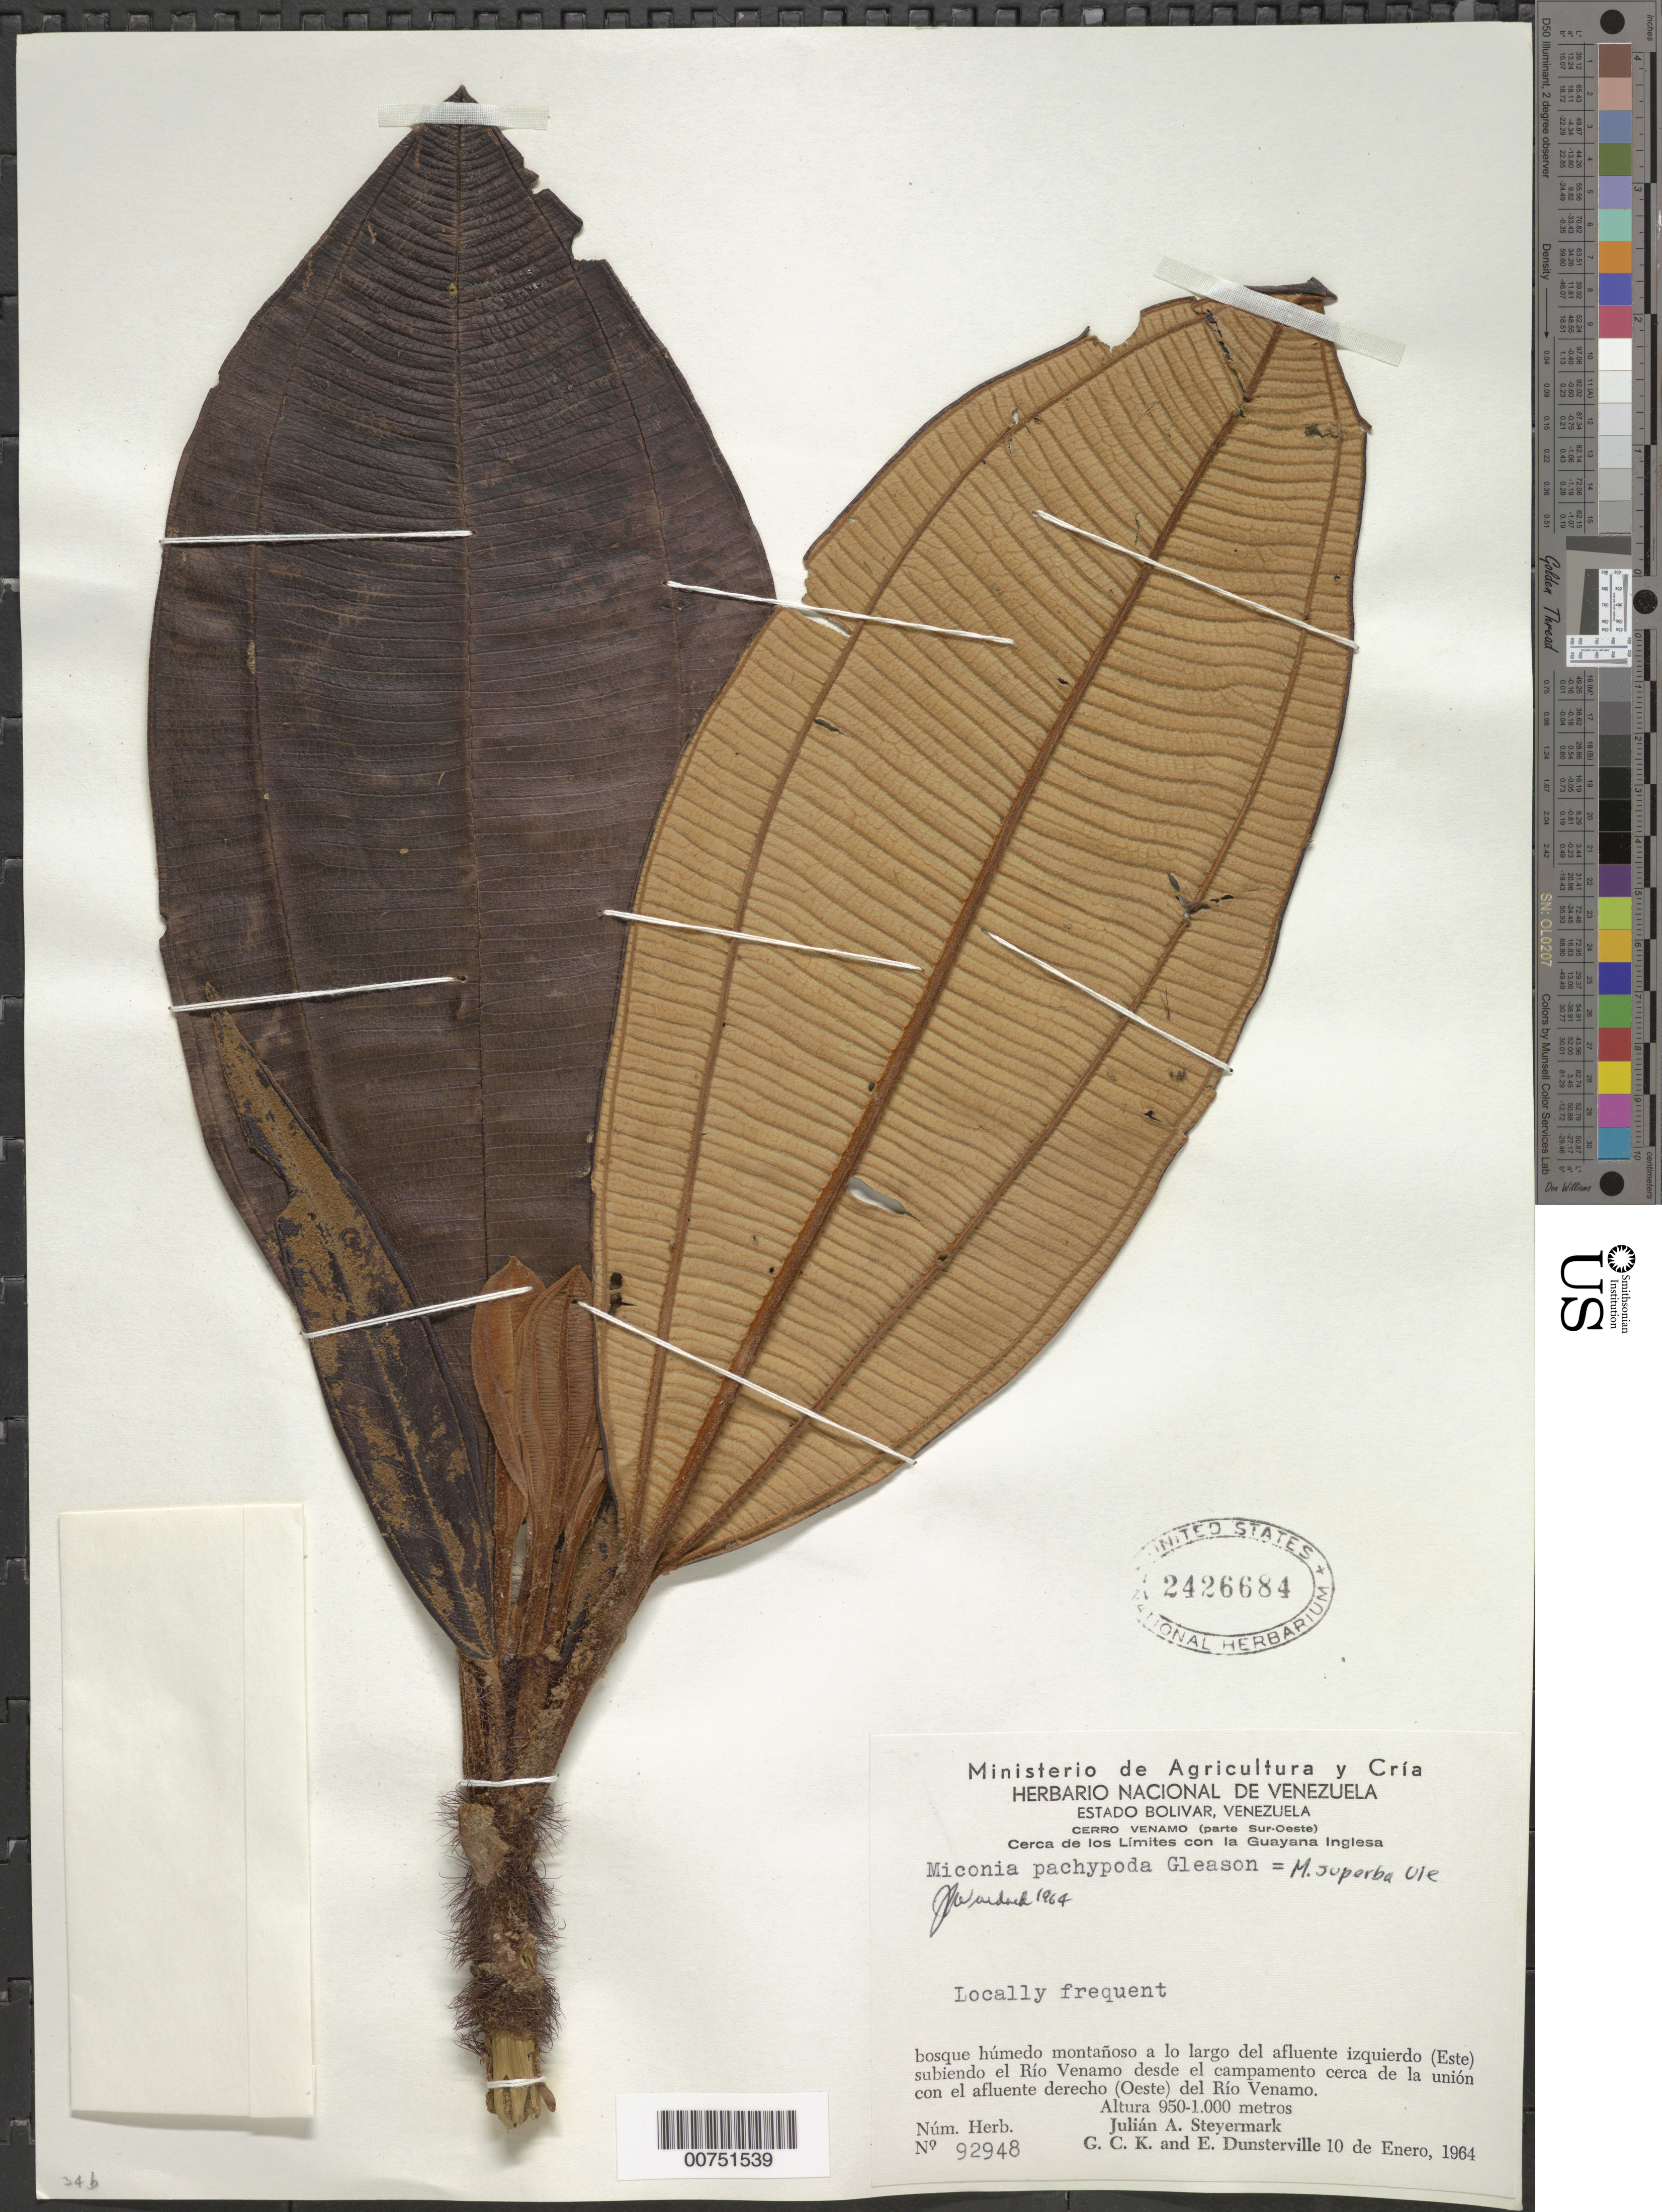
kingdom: Plantae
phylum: Tracheophyta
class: Magnoliopsida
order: Myrtales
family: Melastomataceae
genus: Miconia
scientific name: Miconia superba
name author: Ule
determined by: Wurdack, John J., (US), US (UNITED STATES)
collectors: J. Steyermark, G. C. K. Dunsterville & E. Dunsterville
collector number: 92948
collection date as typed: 10-Jan-64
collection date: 1964-01-10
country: Venezuela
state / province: Bolívar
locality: Cerro Venamo, desde el campamento creca de la union con ele afluente derecho (Oeste) del Río Venamo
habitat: Bosque húmedo montañoso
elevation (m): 950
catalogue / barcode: US 2426684